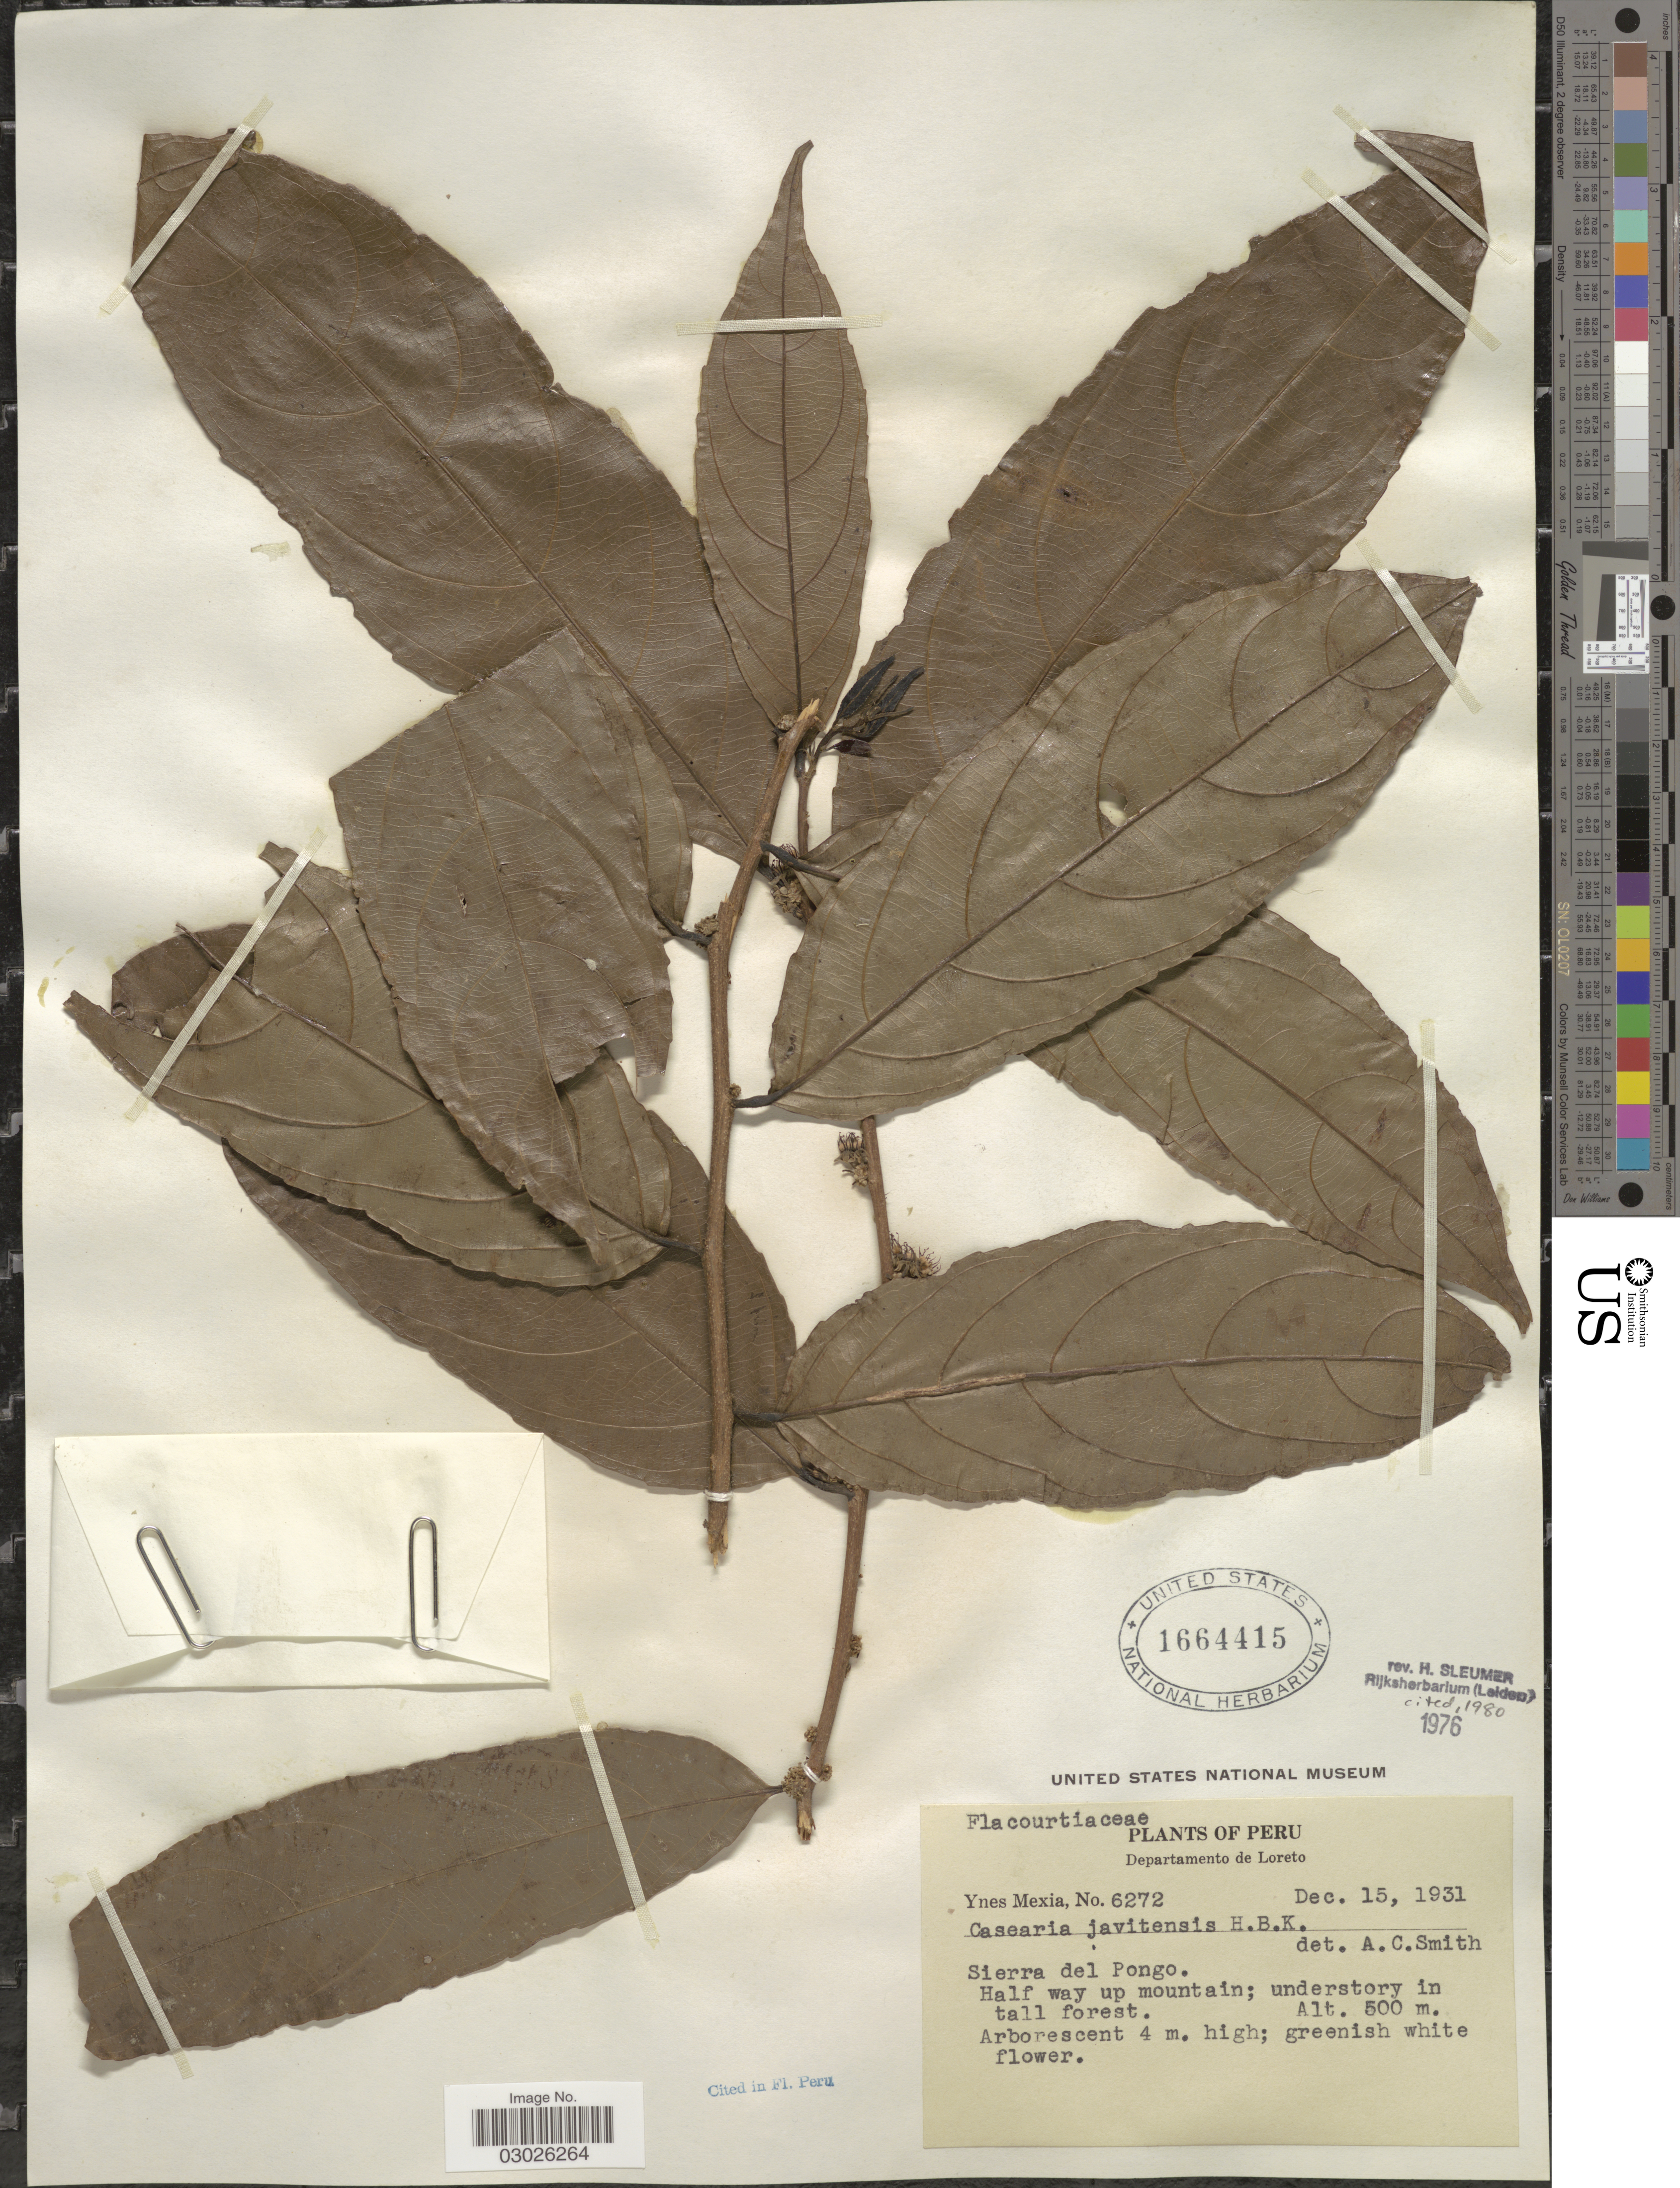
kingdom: Plantae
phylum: Tracheophyta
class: Magnoliopsida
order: Malpighiales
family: Salicaceae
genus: Piparea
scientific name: Piparea multiflora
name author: C.F. Gaertn.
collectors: Y. Mexia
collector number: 6272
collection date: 1931-12-15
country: Peru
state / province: Loreto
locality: Departamento de Loreto. Sierra del Pongo.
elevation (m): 500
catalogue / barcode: US 1664415